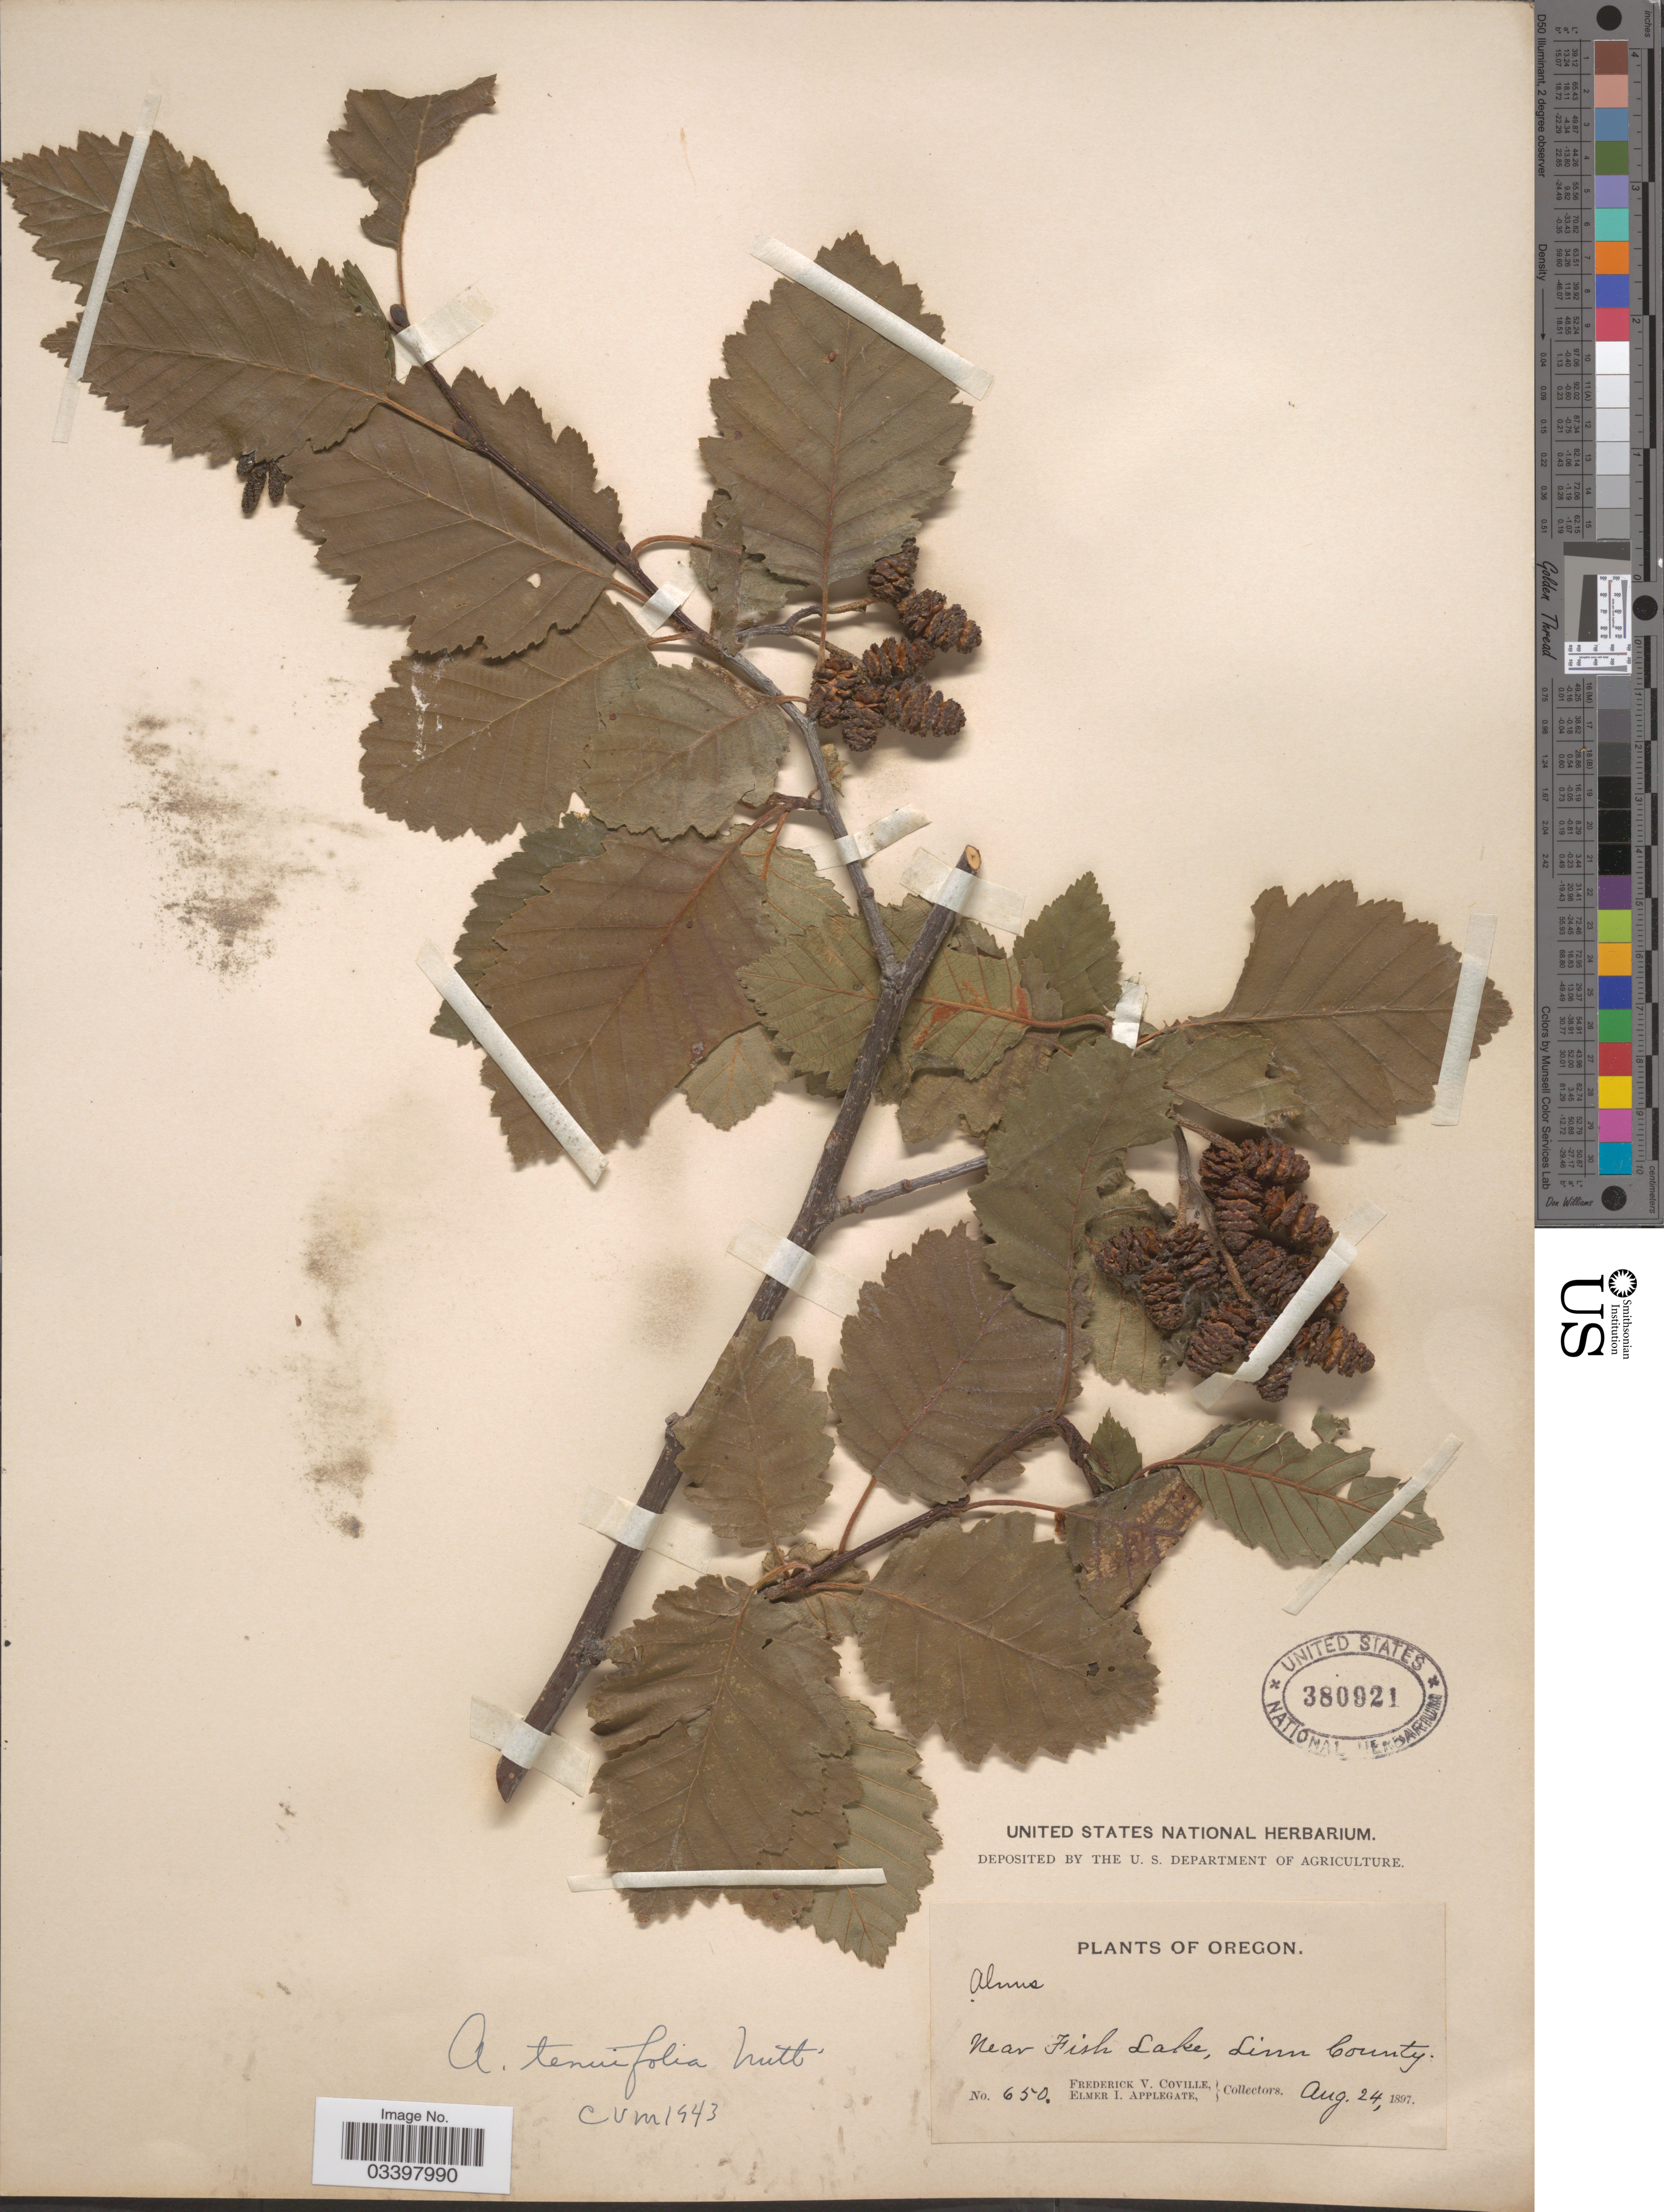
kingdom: Plantae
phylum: Tracheophyta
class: Magnoliopsida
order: Fagales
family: Betulaceae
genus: Alnus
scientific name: Alnus incana subsp. tenuifolia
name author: (Nutt.) Breitung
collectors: F. V. Coville & E. I. Applegate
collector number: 650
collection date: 1897-08-24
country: United States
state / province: Oregon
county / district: Linn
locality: Near Fish Lake, Linn County.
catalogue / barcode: US 380921